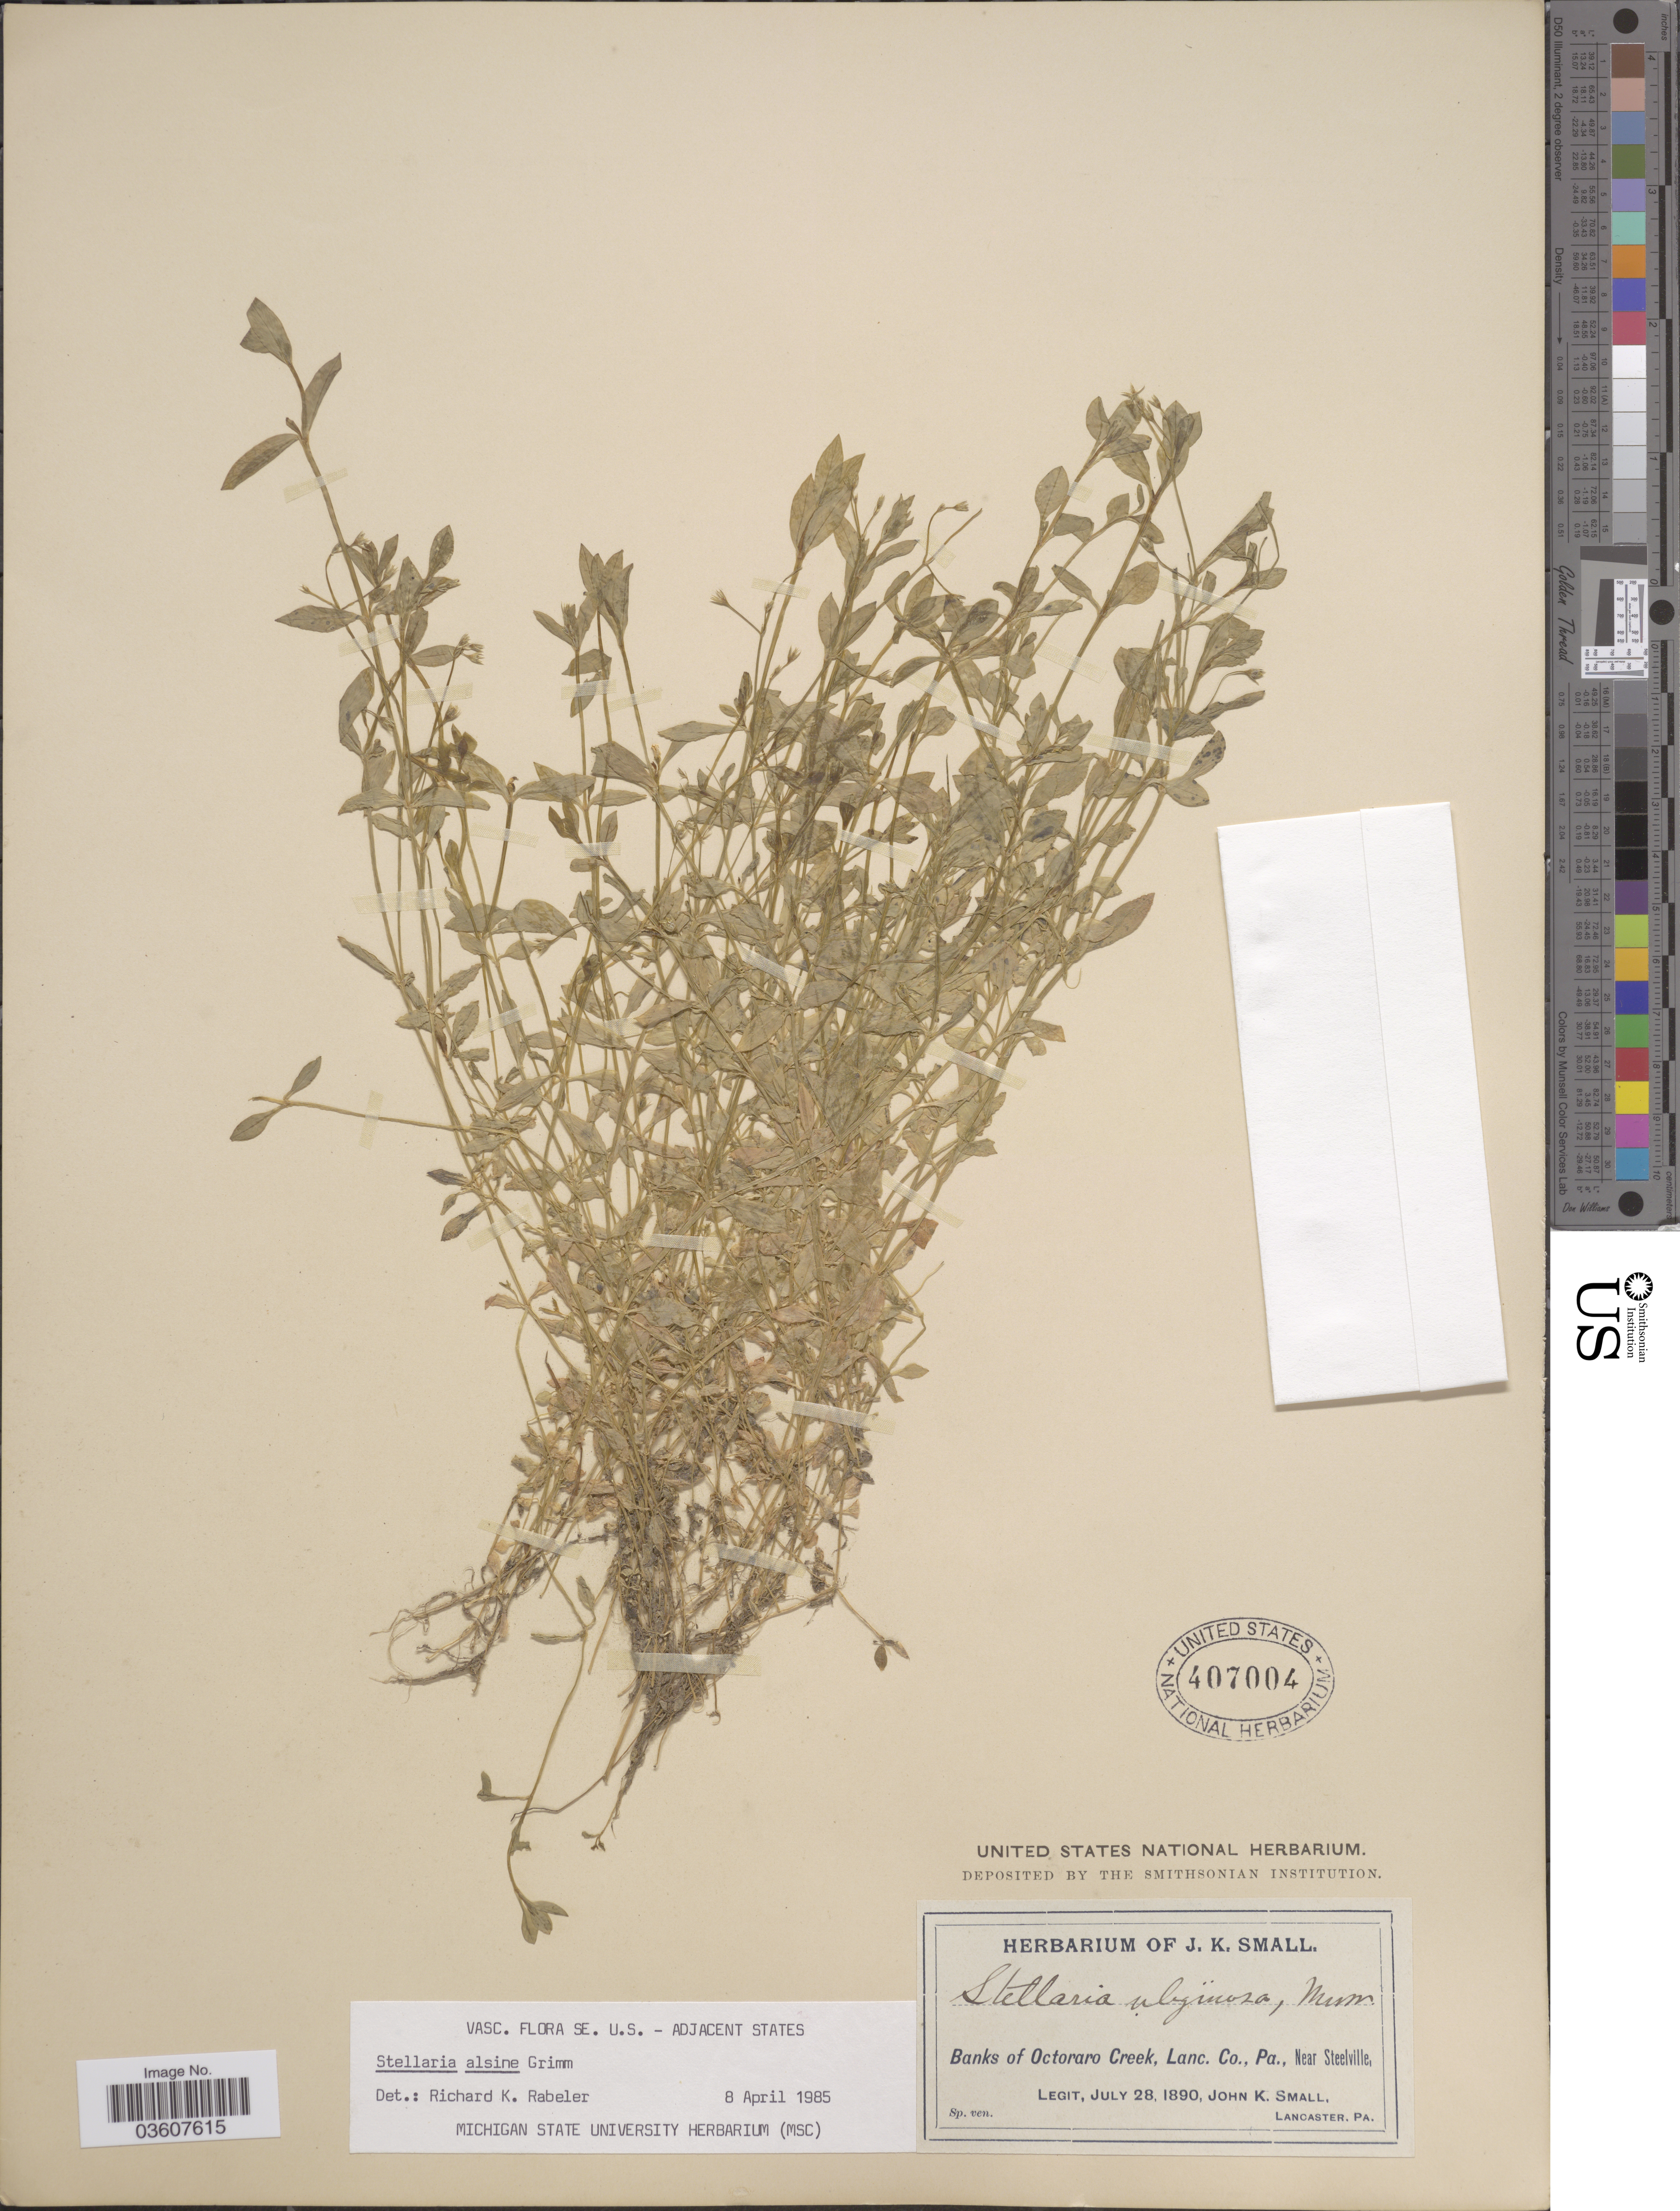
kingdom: Plantae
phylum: Tracheophyta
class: Magnoliopsida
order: Caryophyllales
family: Caryophyllaceae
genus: Stellaria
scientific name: Stellaria alsine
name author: Grimm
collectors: J. K. Small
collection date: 1890-07-28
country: United States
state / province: Pennsylvania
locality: Banks of Octoraro Creek, Lanc. Co., Near Steelville.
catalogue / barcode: US 407004